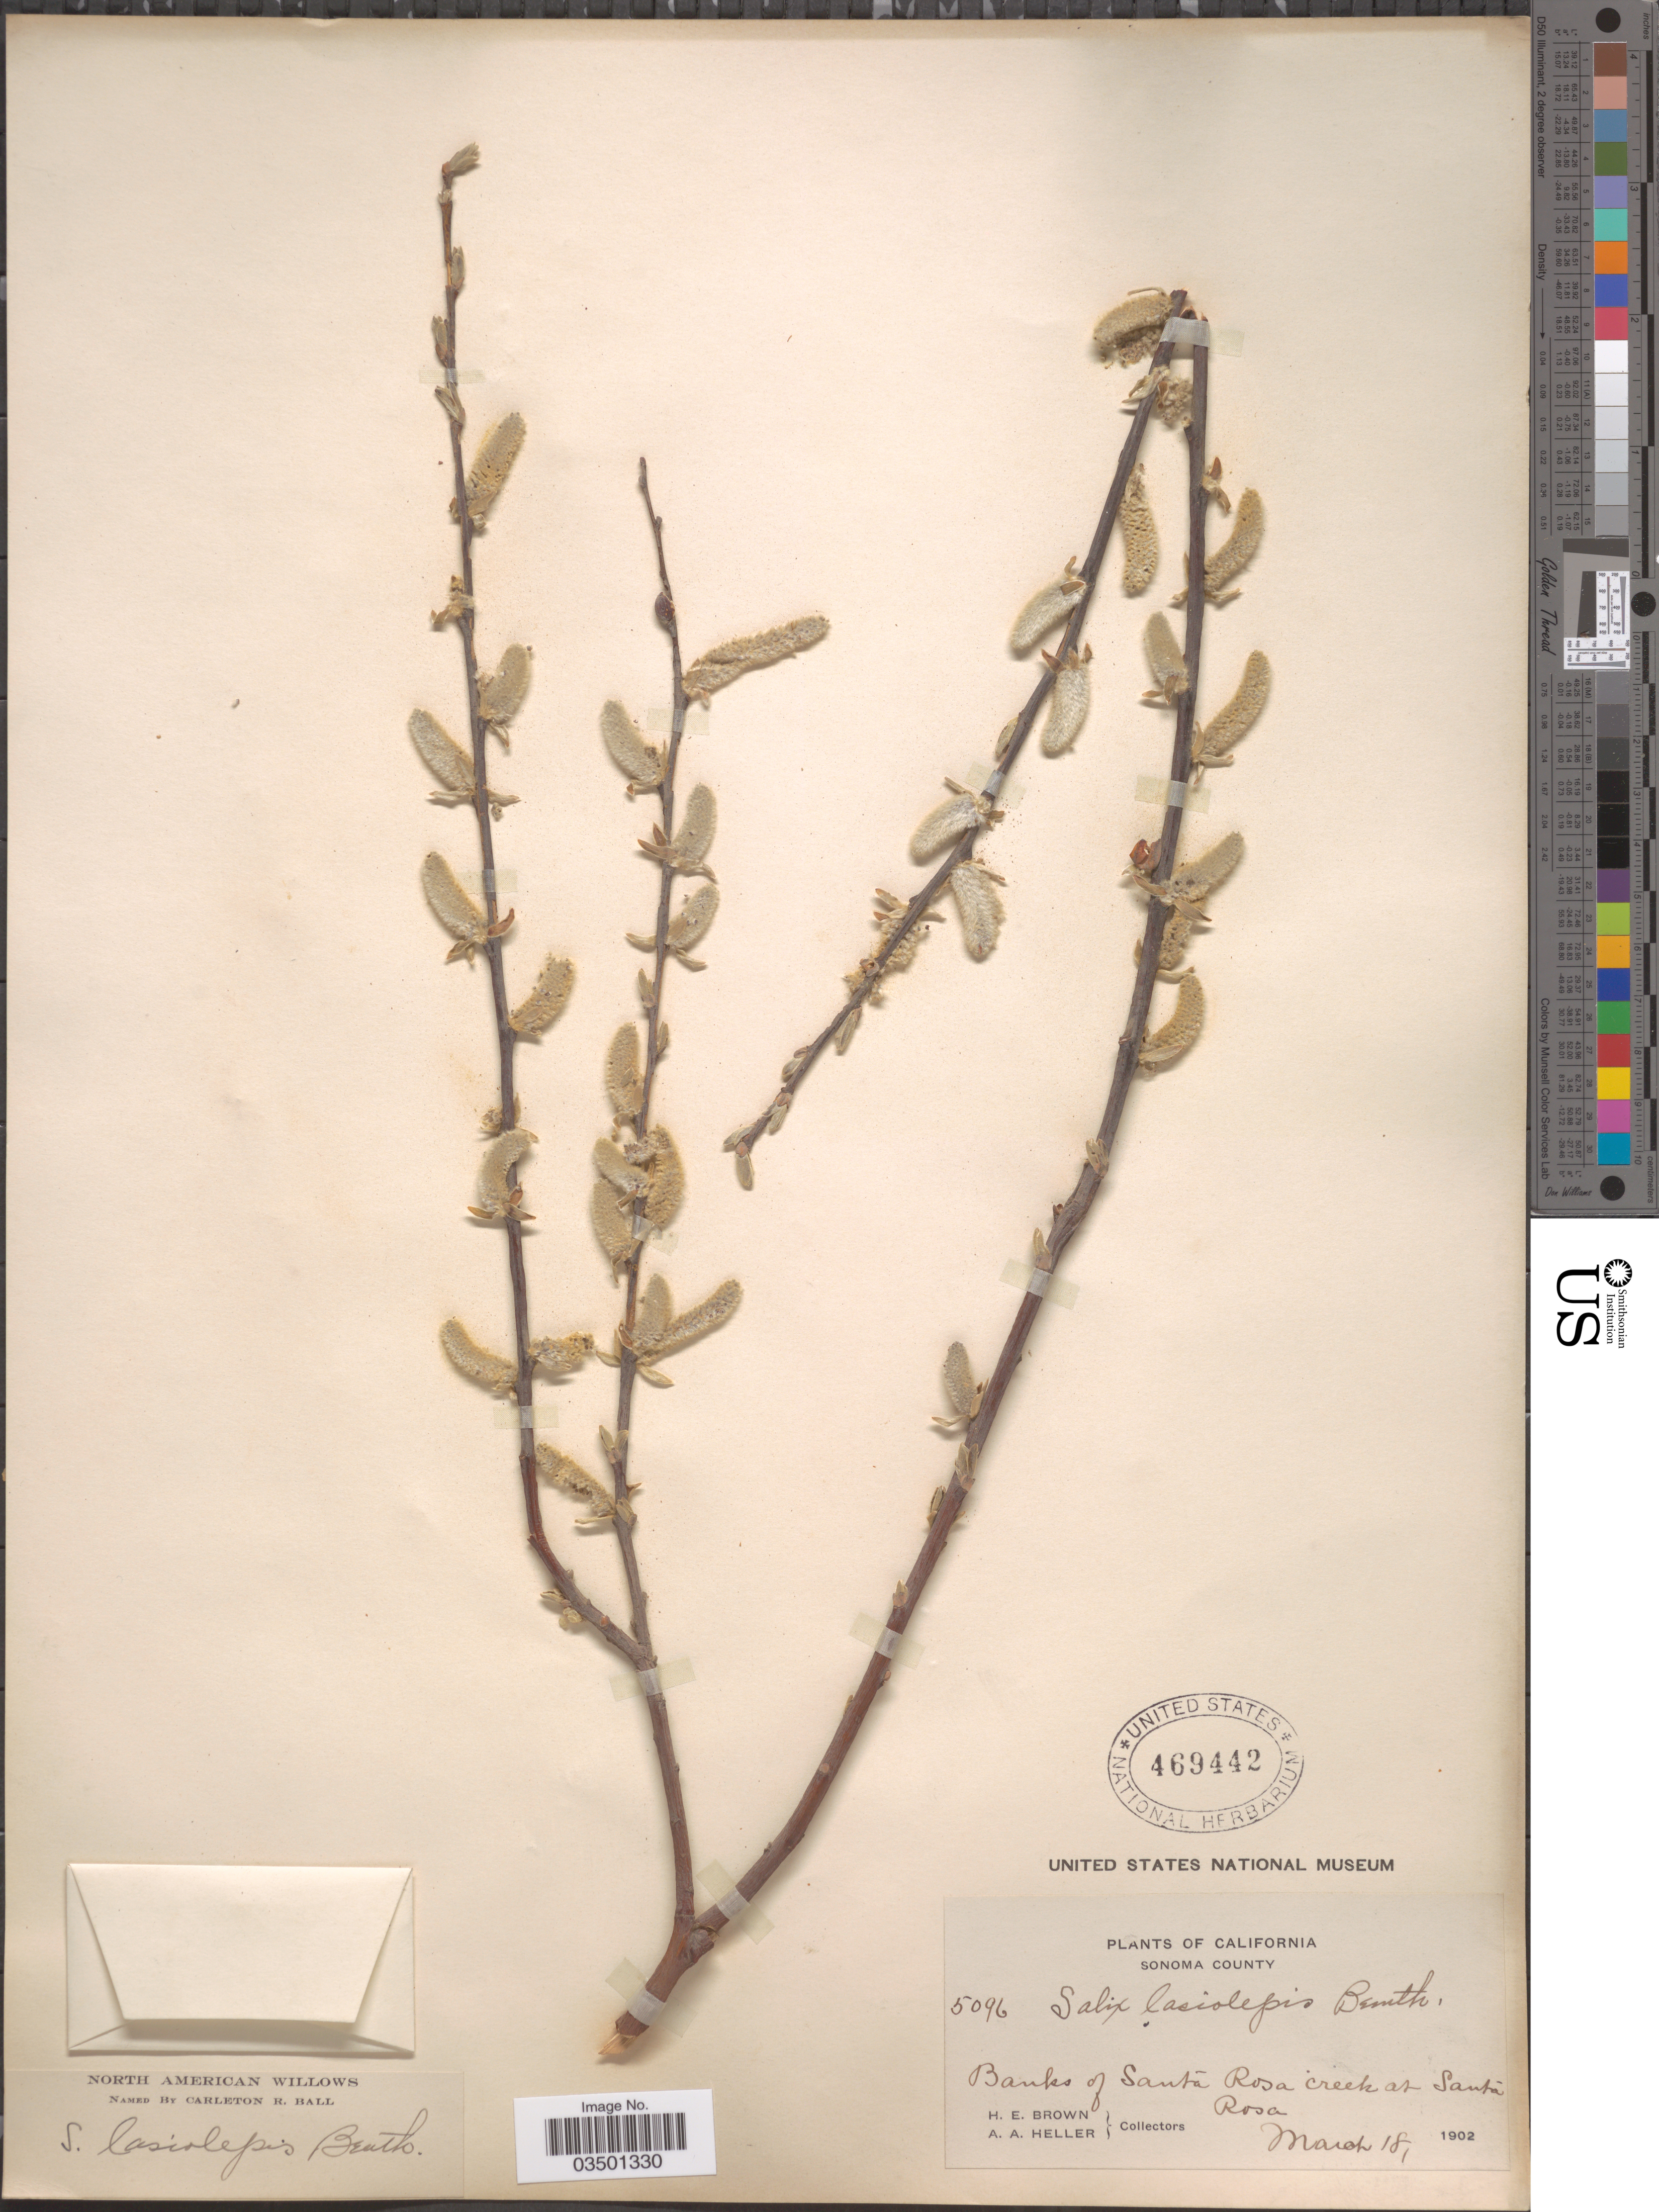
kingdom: Plantae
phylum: Tracheophyta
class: Magnoliopsida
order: Malpighiales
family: Salicaceae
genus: Salix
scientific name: Salix lasiolepis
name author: Benth.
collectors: H. E. Brown & A. A. Heller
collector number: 5096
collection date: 1902-03-18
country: United States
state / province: California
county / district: Sonoma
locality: Sonoma County. Banks of Santa Rosa creek at Santa Rosa.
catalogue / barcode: US 469442